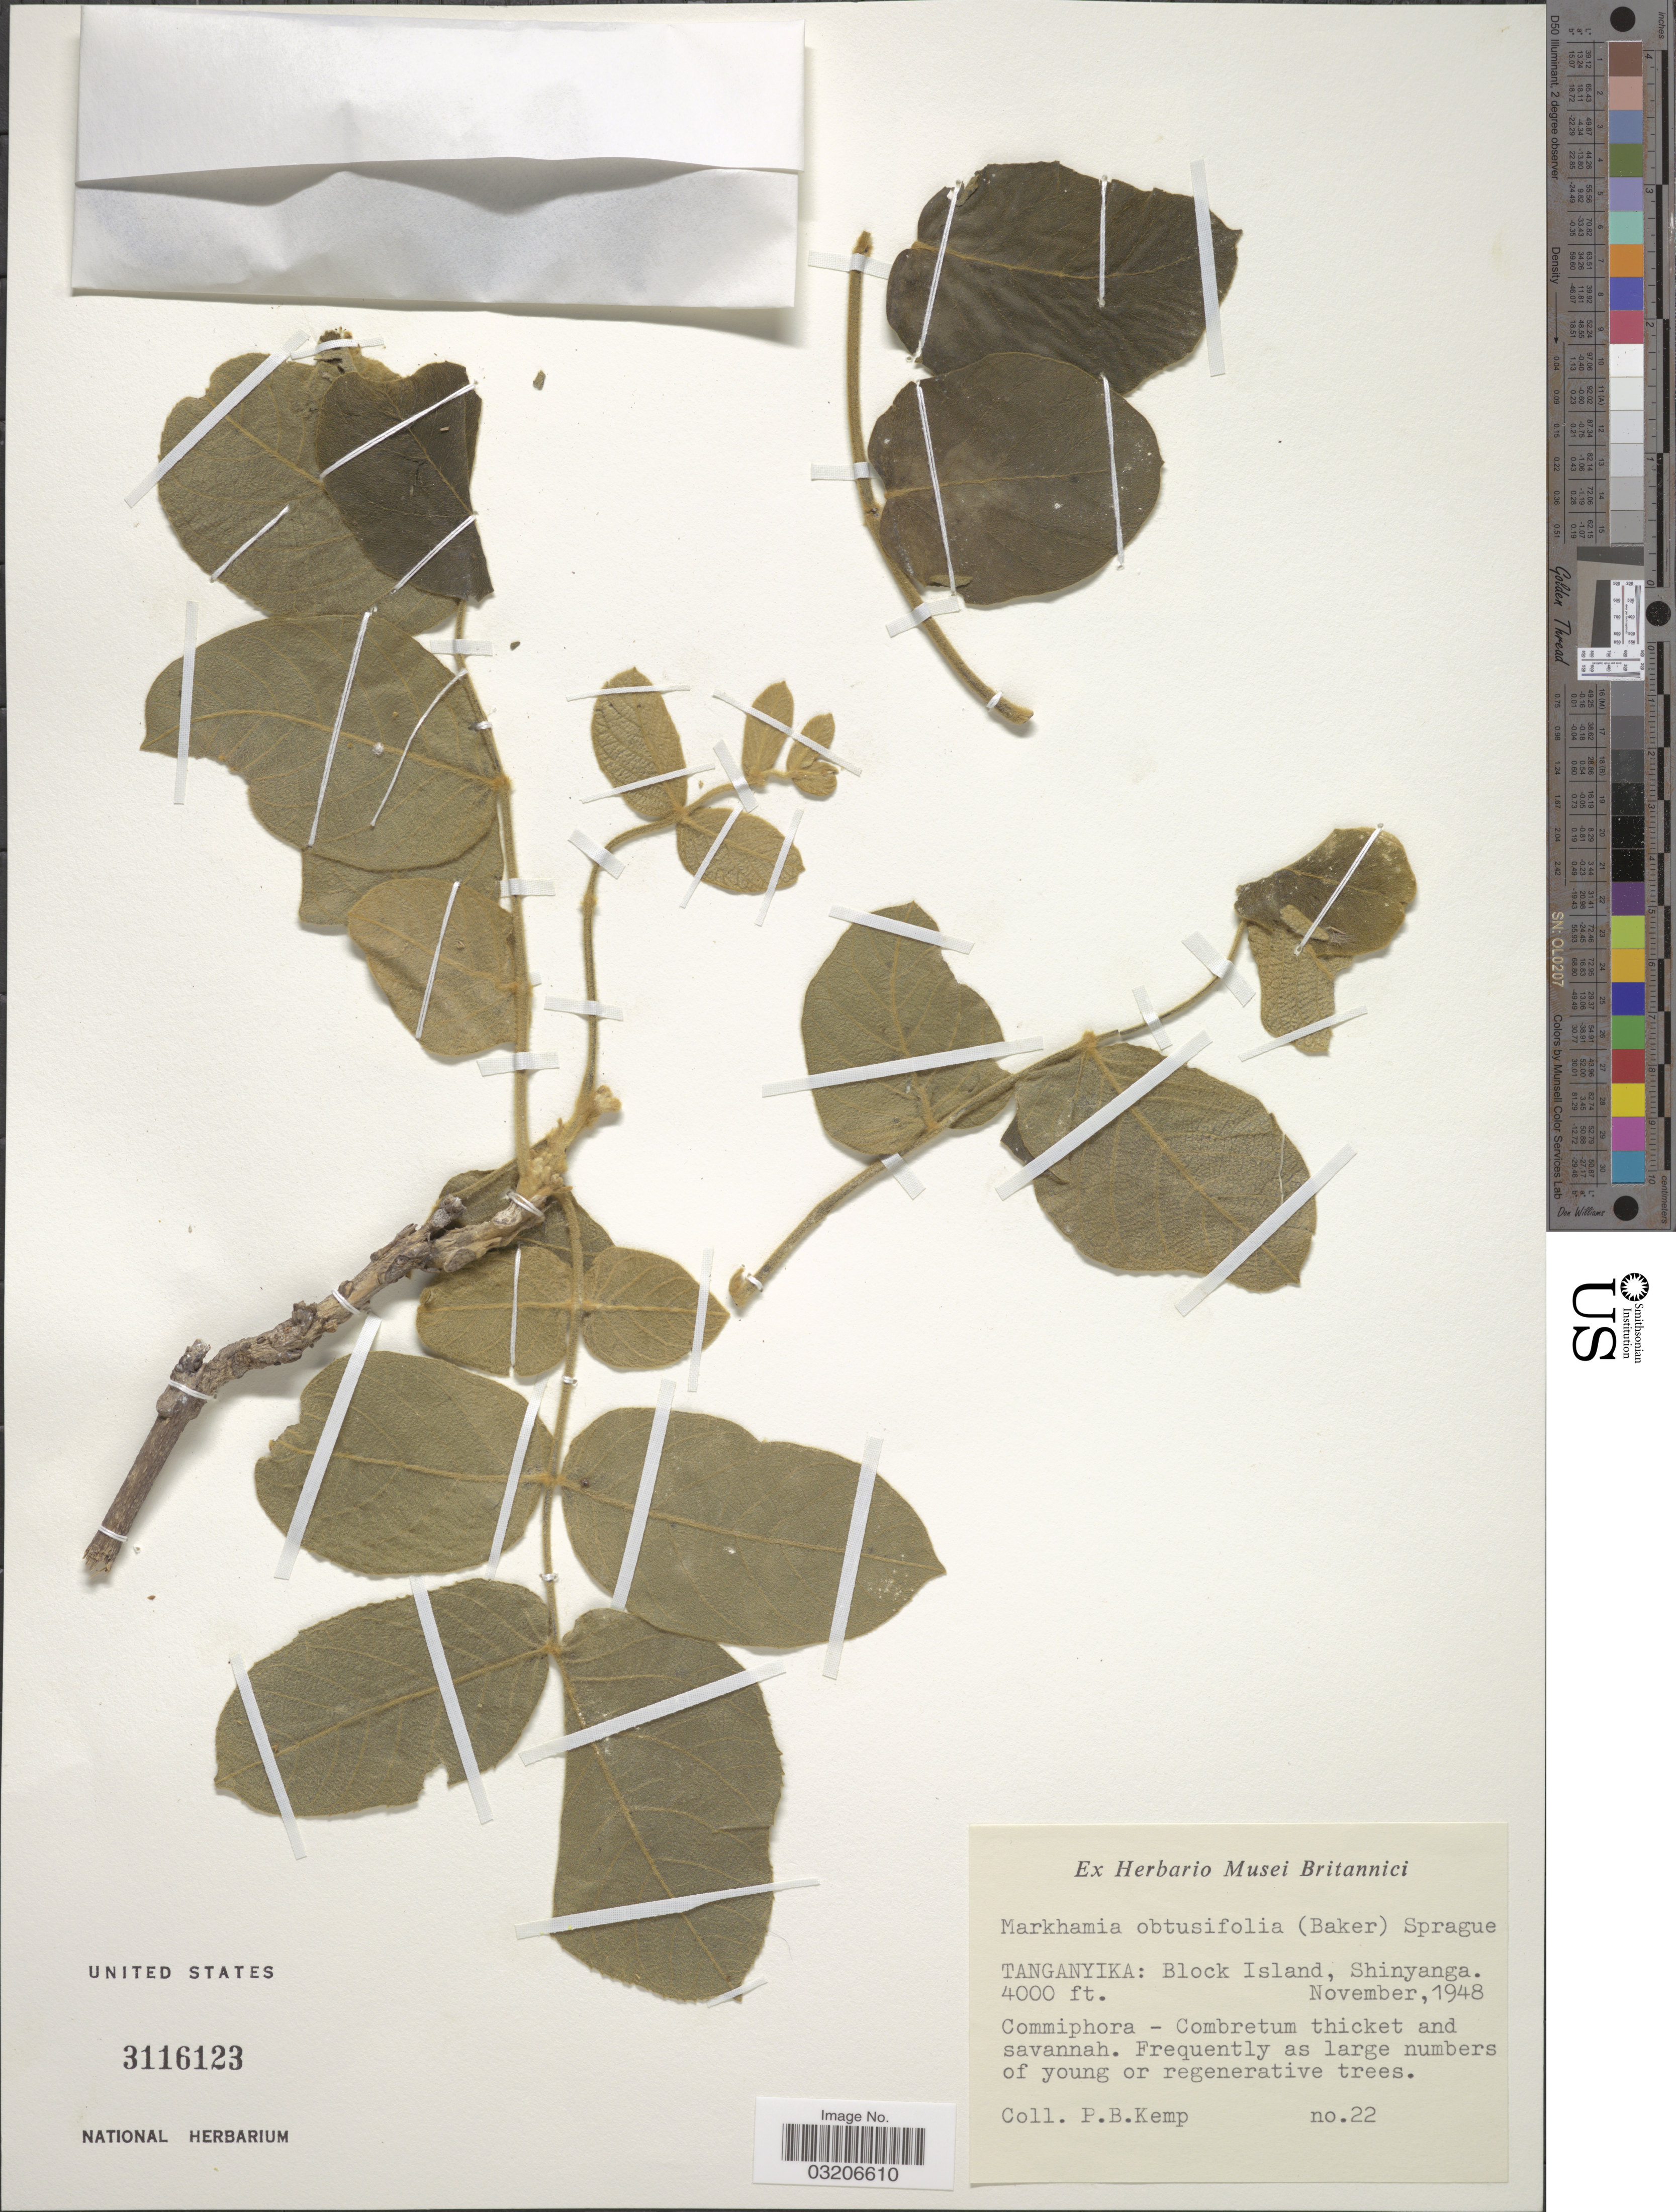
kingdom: Plantae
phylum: Tracheophyta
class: Magnoliopsida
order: Lamiales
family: Bignoniaceae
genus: Markhamia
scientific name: Markhamia obtusifolia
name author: (Baker) Sprague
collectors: P. Kemp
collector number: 22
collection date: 1948-11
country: Tanzania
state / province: Shinyanga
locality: Tanganyika: Block Island.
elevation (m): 1219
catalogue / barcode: US 3116123